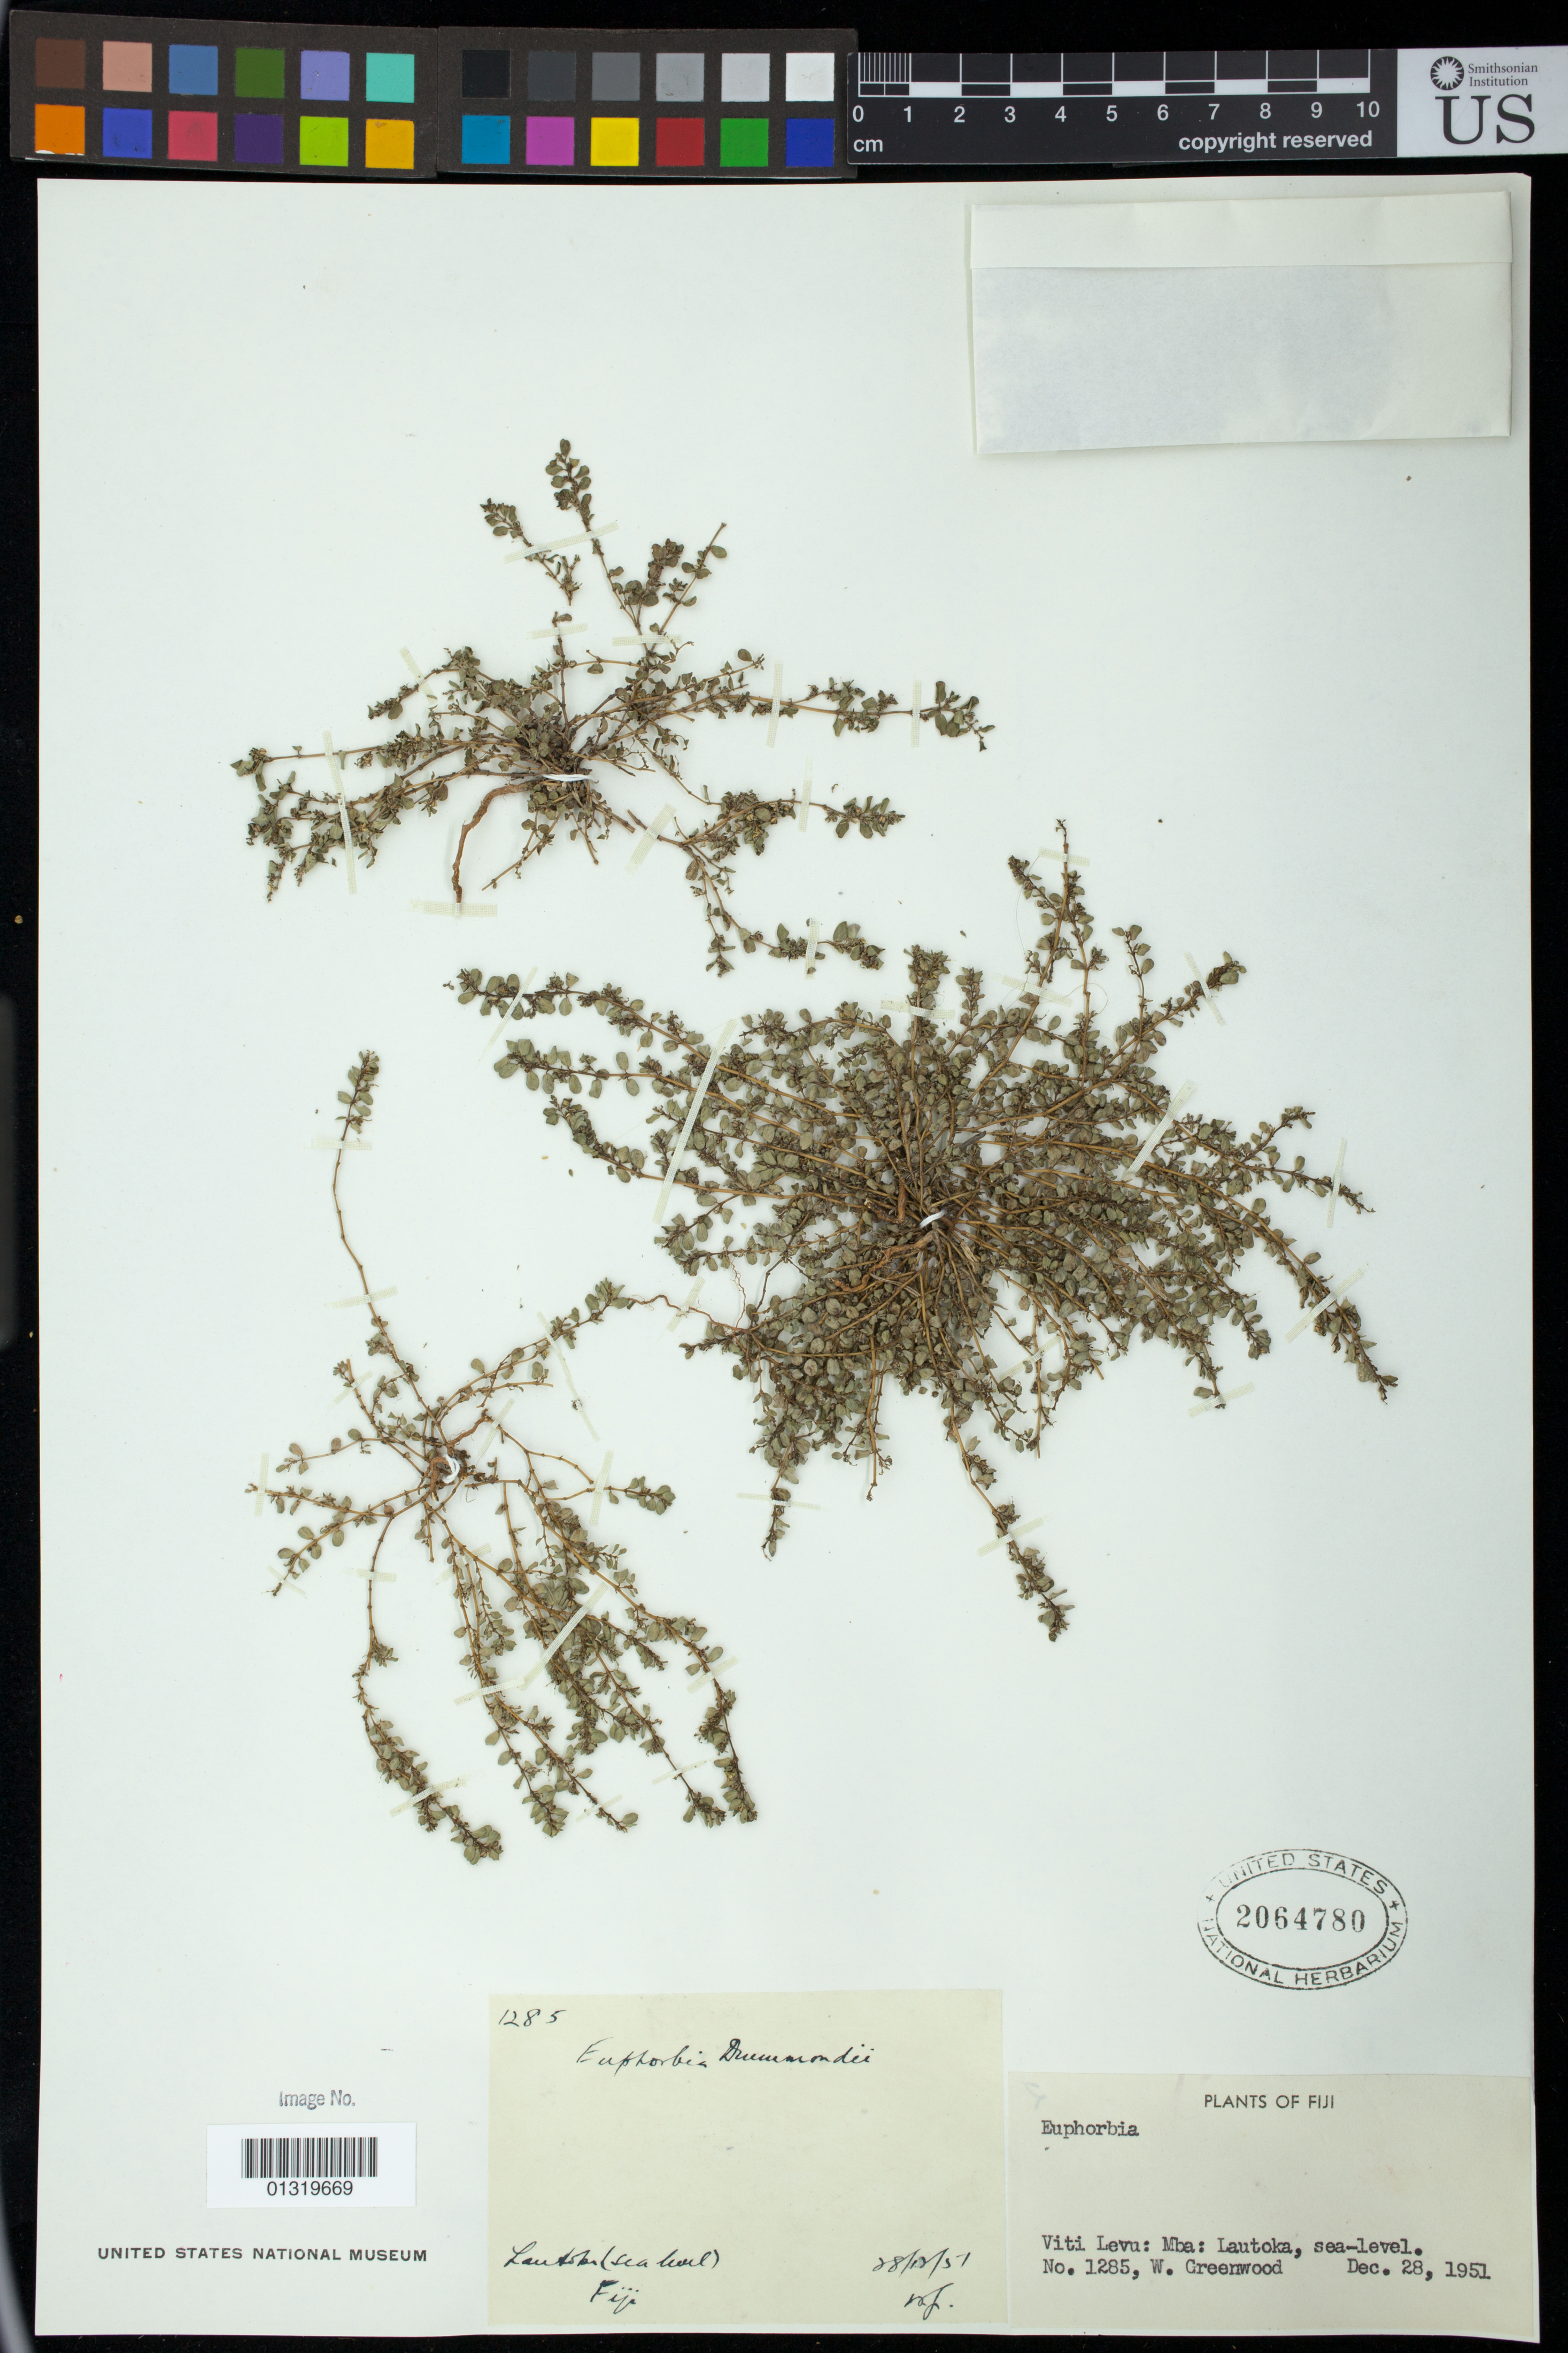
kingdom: Plantae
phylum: Tracheophyta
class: Magnoliopsida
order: Malpighiales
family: Euphorbiaceae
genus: Euphorbia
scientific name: Euphorbia prostrata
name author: Aiton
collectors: W. Greenwood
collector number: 1285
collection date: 1951-12-28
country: Fiji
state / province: Western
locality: Viti Levu: Mba: Lautoka,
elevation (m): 0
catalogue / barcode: US 2064780